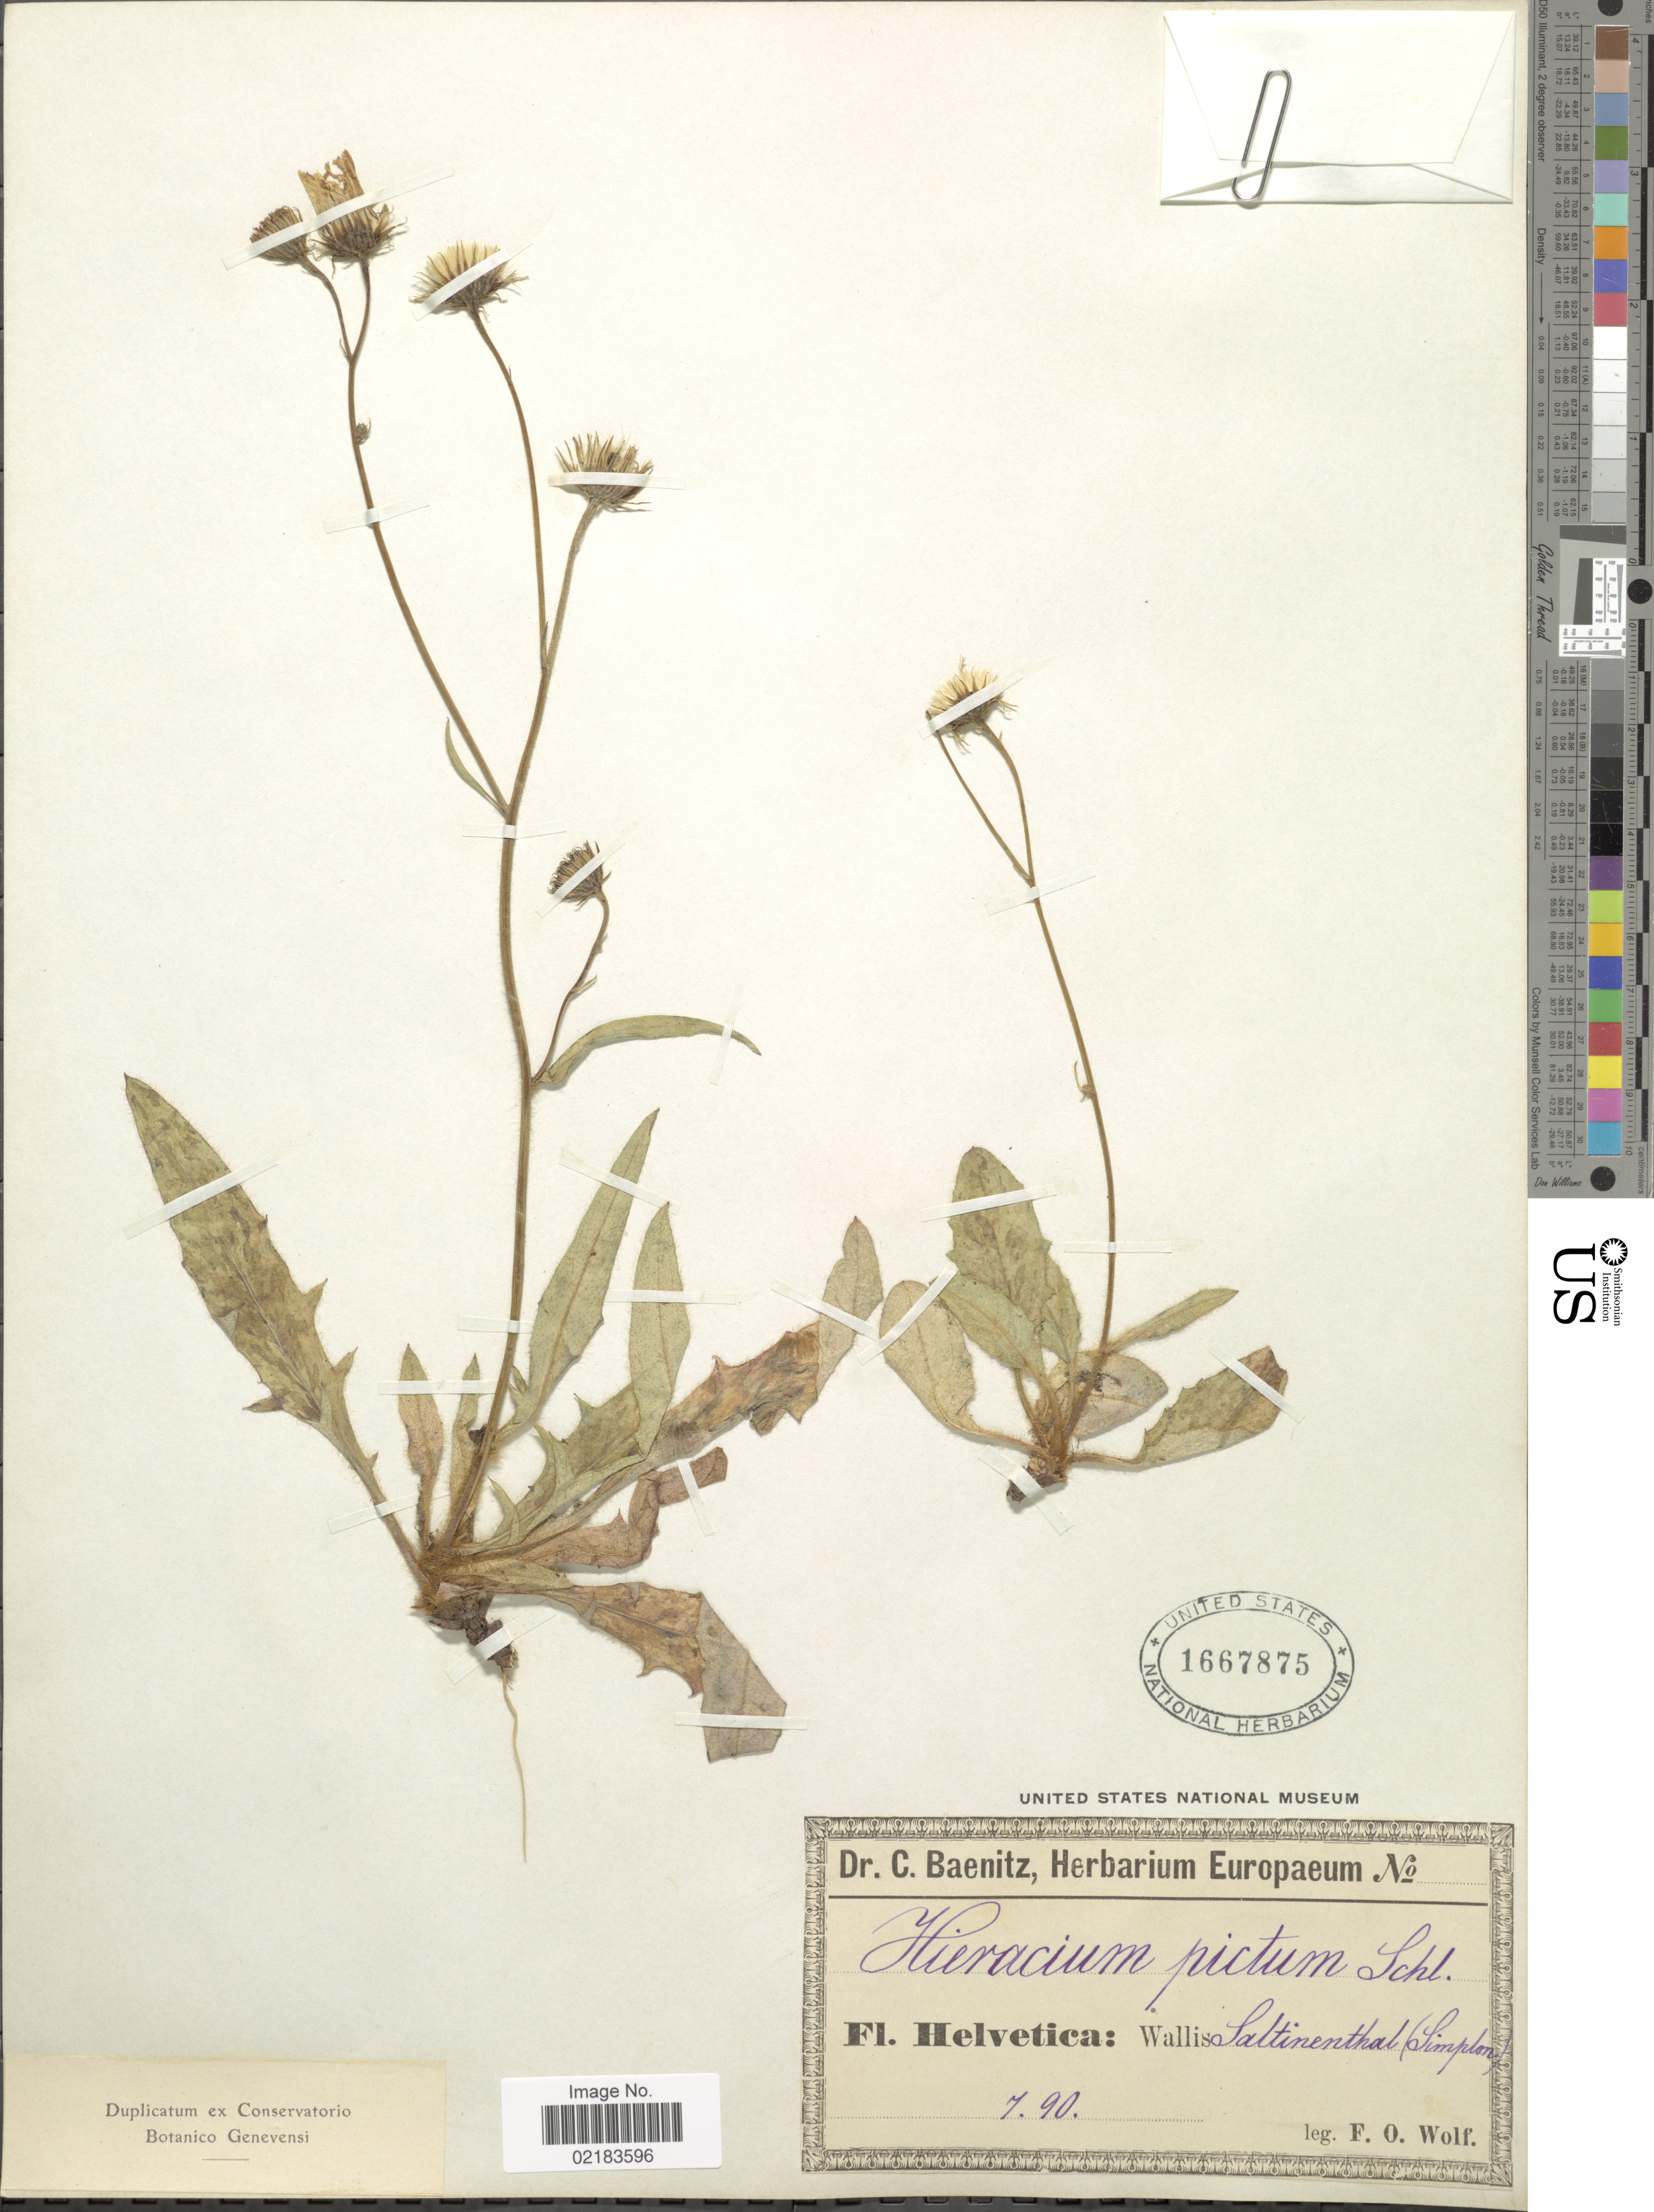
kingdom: Plantae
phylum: Tracheophyta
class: Magnoliopsida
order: Asterales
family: Asteraceae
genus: Hieracium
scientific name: Hieracium pictum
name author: Pers.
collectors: F. Wolf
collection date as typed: Transcribed d/m/y: /7/90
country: Switzerland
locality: Wallis, Saltinenthal (Simpton)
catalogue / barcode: US 1667875